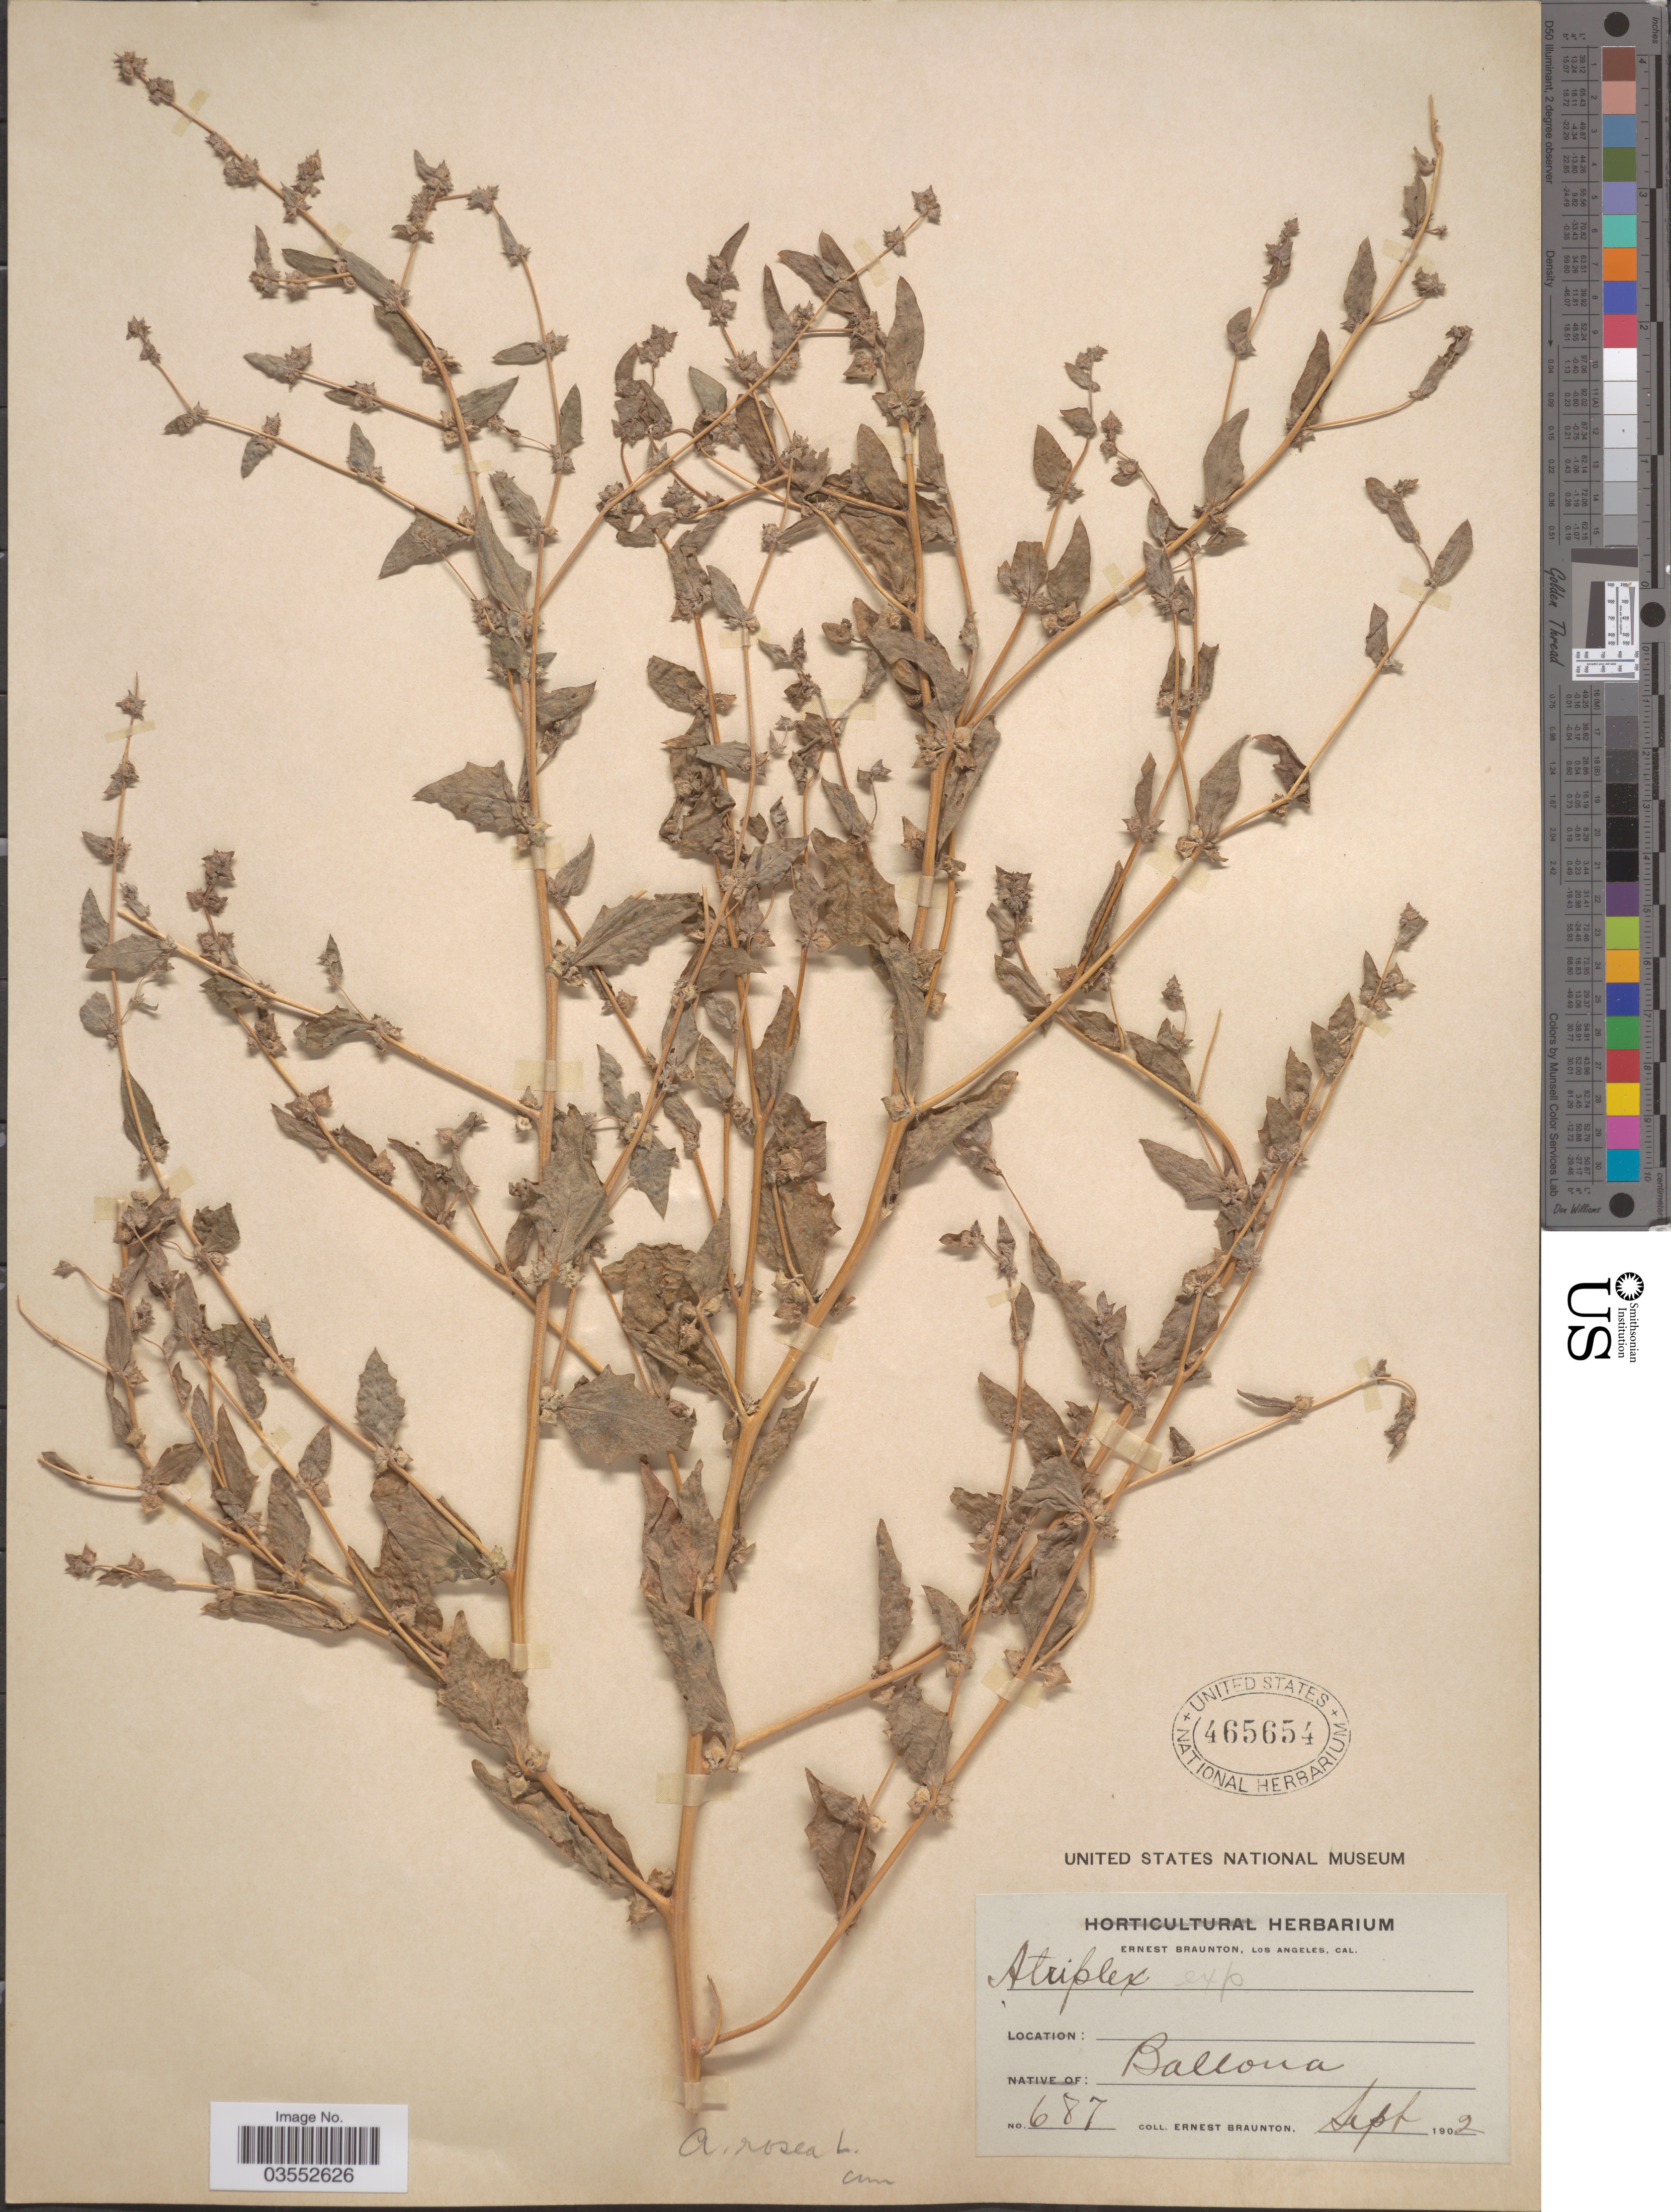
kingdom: Plantae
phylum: Tracheophyta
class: Magnoliopsida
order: Caryophyllales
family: Amaranthaceae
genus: Atriplex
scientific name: Atriplex rosea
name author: L.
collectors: E. Braunton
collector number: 687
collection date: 1902-09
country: United States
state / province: California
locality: Ballona.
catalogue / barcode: US 465654